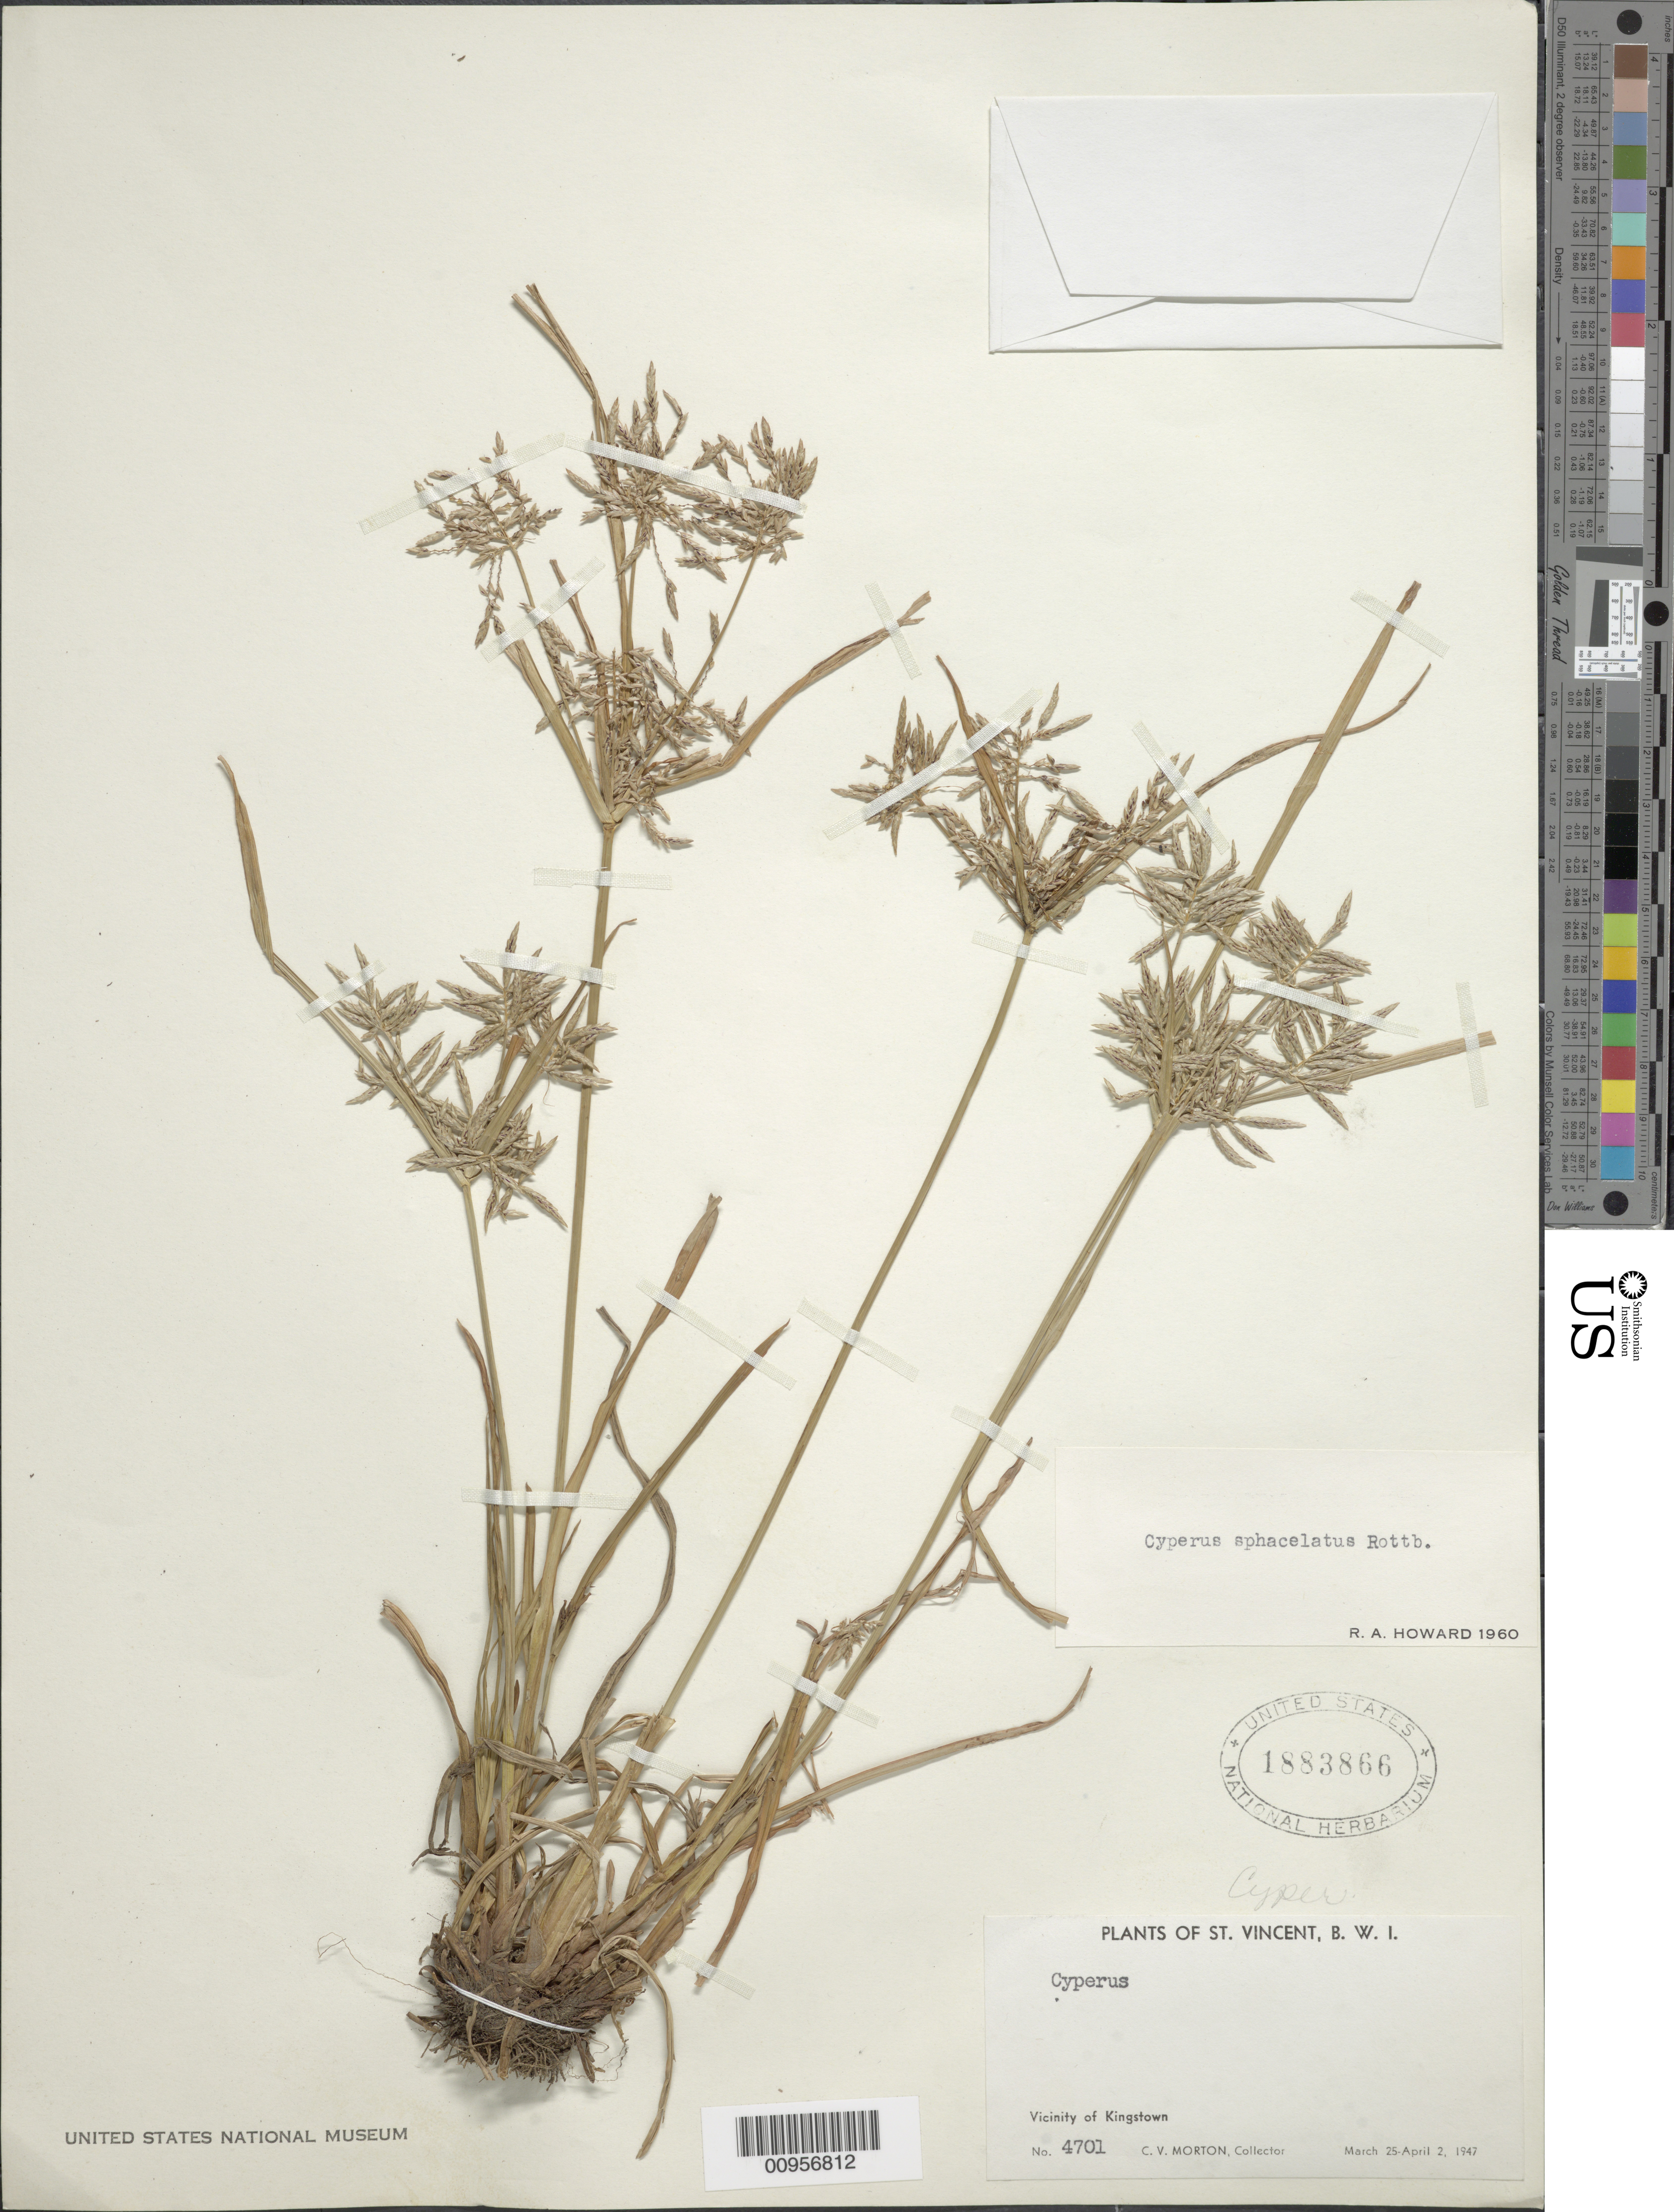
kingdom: Plantae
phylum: Tracheophyta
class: Liliopsida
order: Poales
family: Cyperaceae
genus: Cyperus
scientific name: Cyperus sphacelatus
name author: Rottb.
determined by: Howard, R. A.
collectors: C. V. Morton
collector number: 4701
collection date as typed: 25 Mar 1947 to 02 Apr 1947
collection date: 1947-03-25/1947-04-02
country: St. Vincent - Grenadines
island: St. Vincent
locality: Vicinity of Kingstown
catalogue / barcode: US 1883866